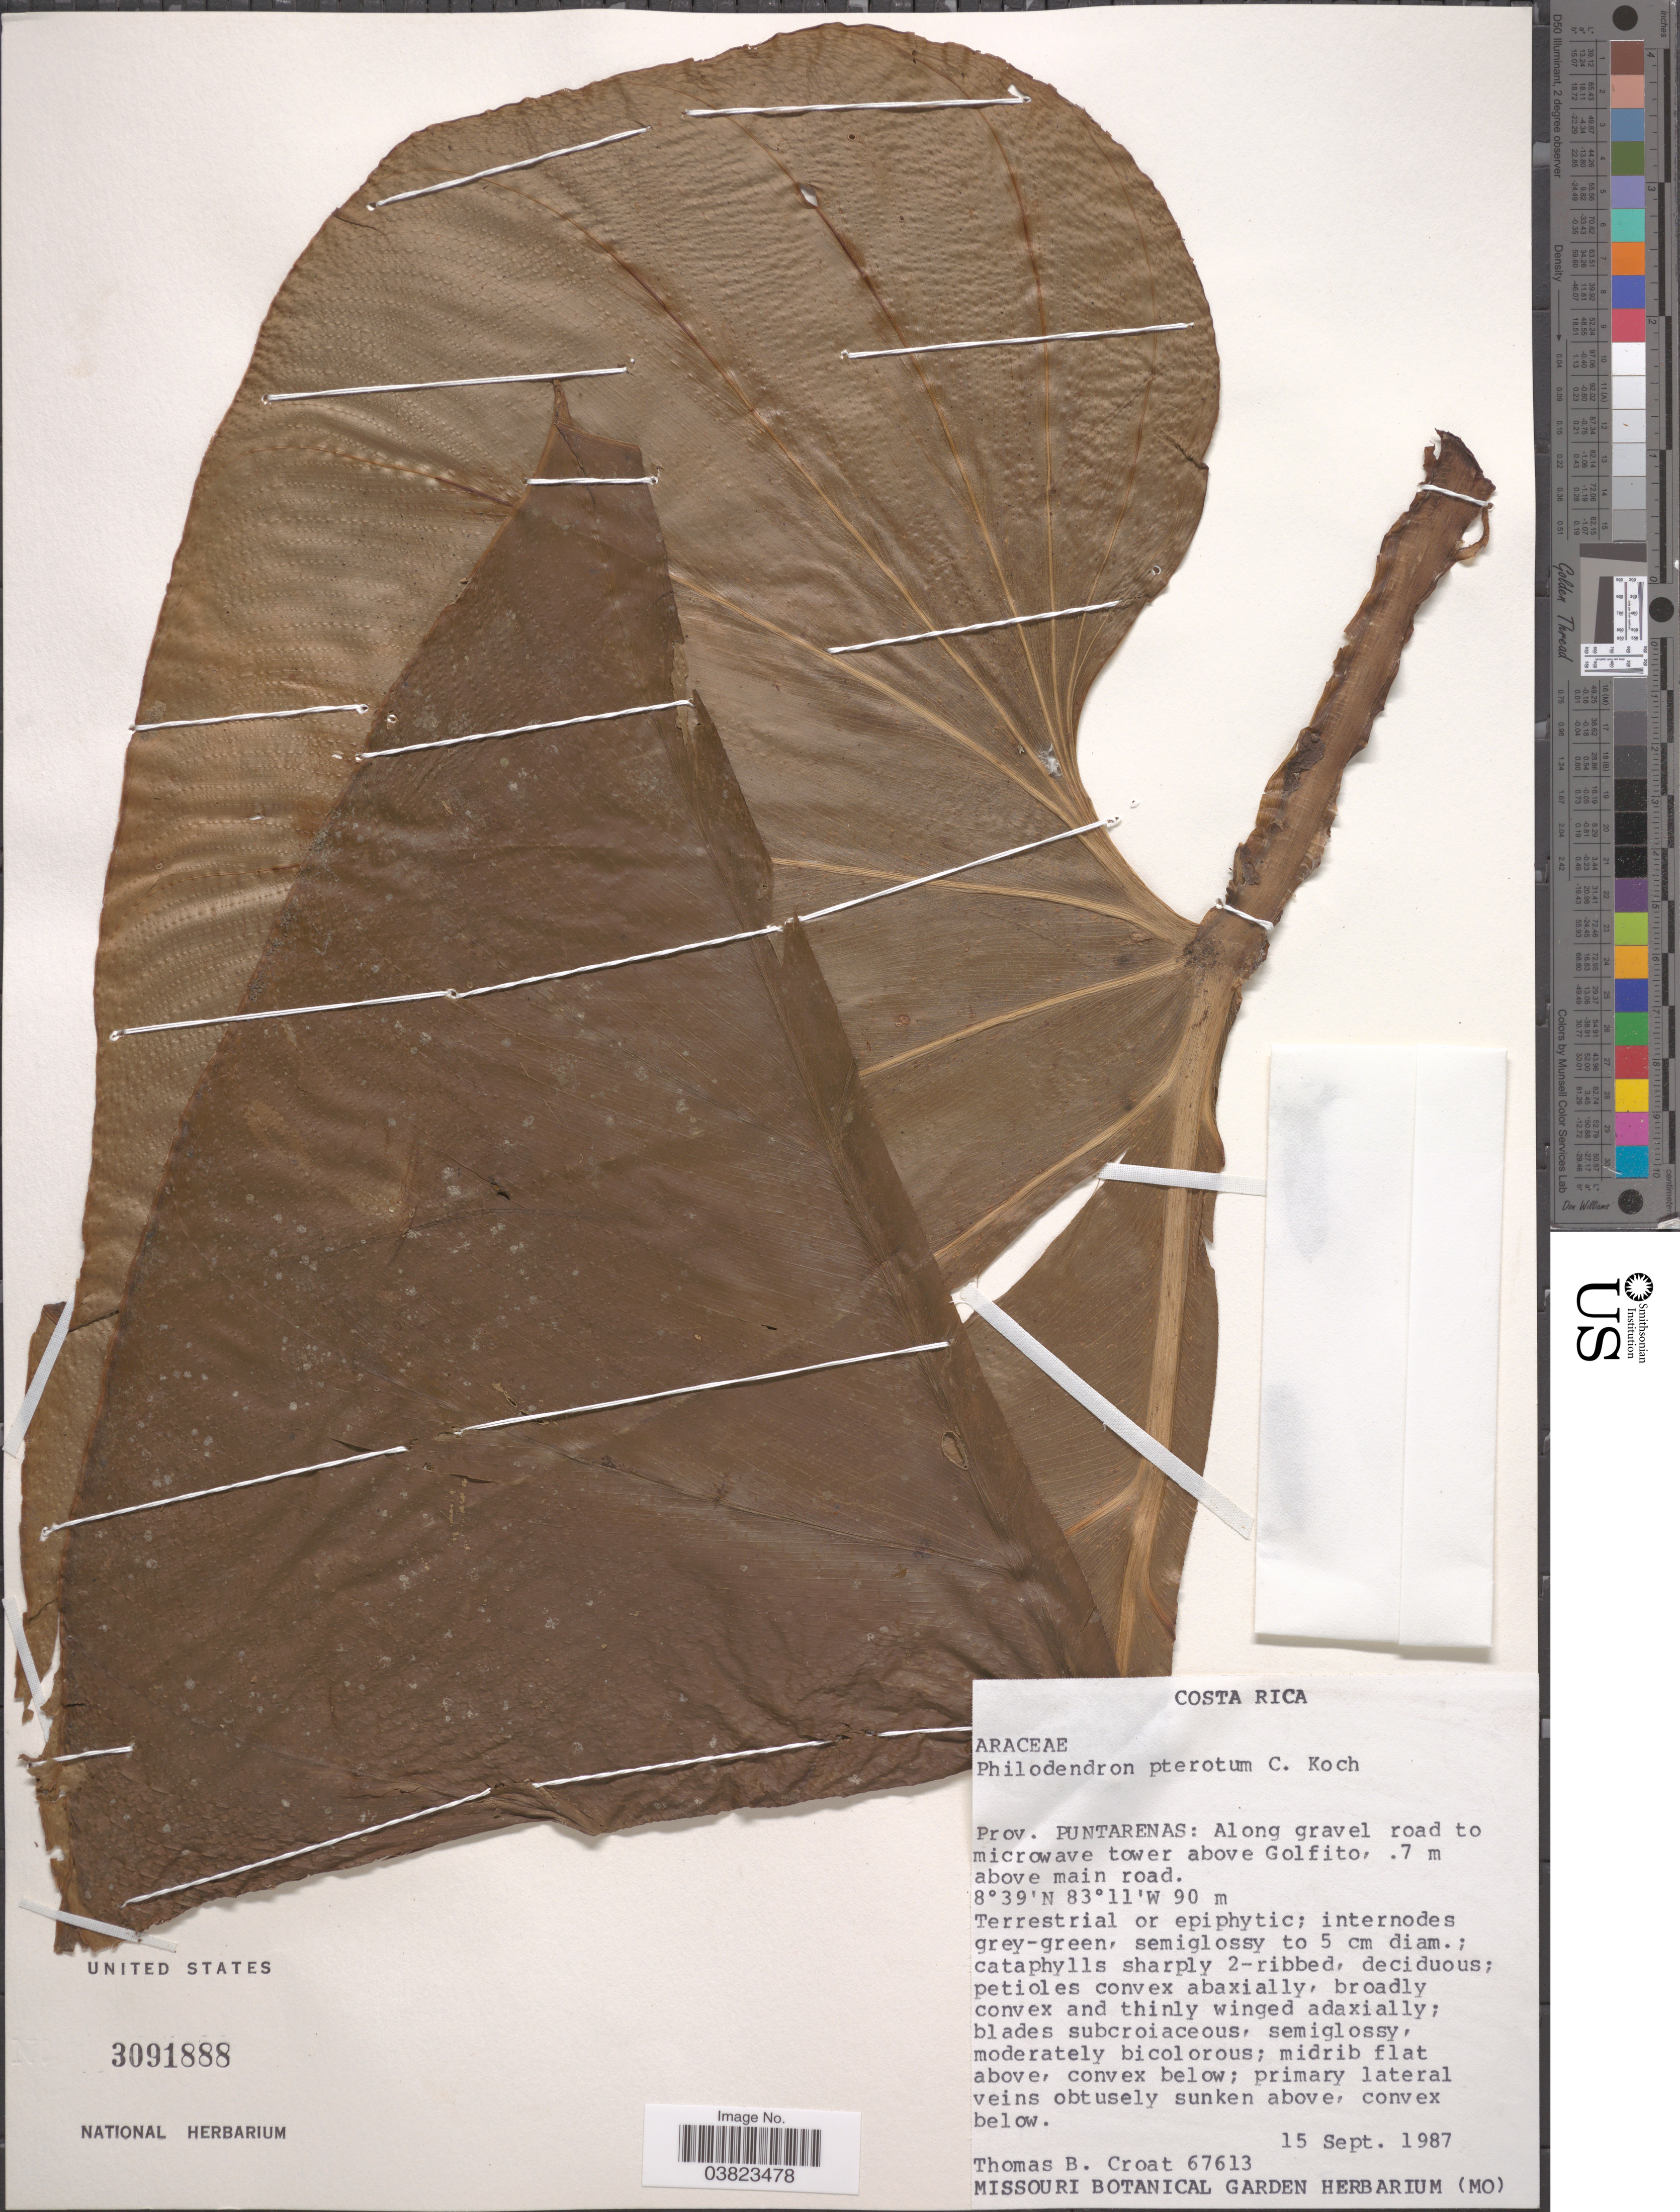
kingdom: Plantae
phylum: Tracheophyta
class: Liliopsida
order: Alismatales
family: Araceae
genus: Philodendron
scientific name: Philodendron pterotum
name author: K. Koch & Augustin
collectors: T. B. Croat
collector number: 67613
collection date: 1987-09-15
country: Costa Rica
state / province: Puntarenas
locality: Along gravel road to microwave tower above Golfito, .7 m above main road.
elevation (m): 90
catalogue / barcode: US 3091888